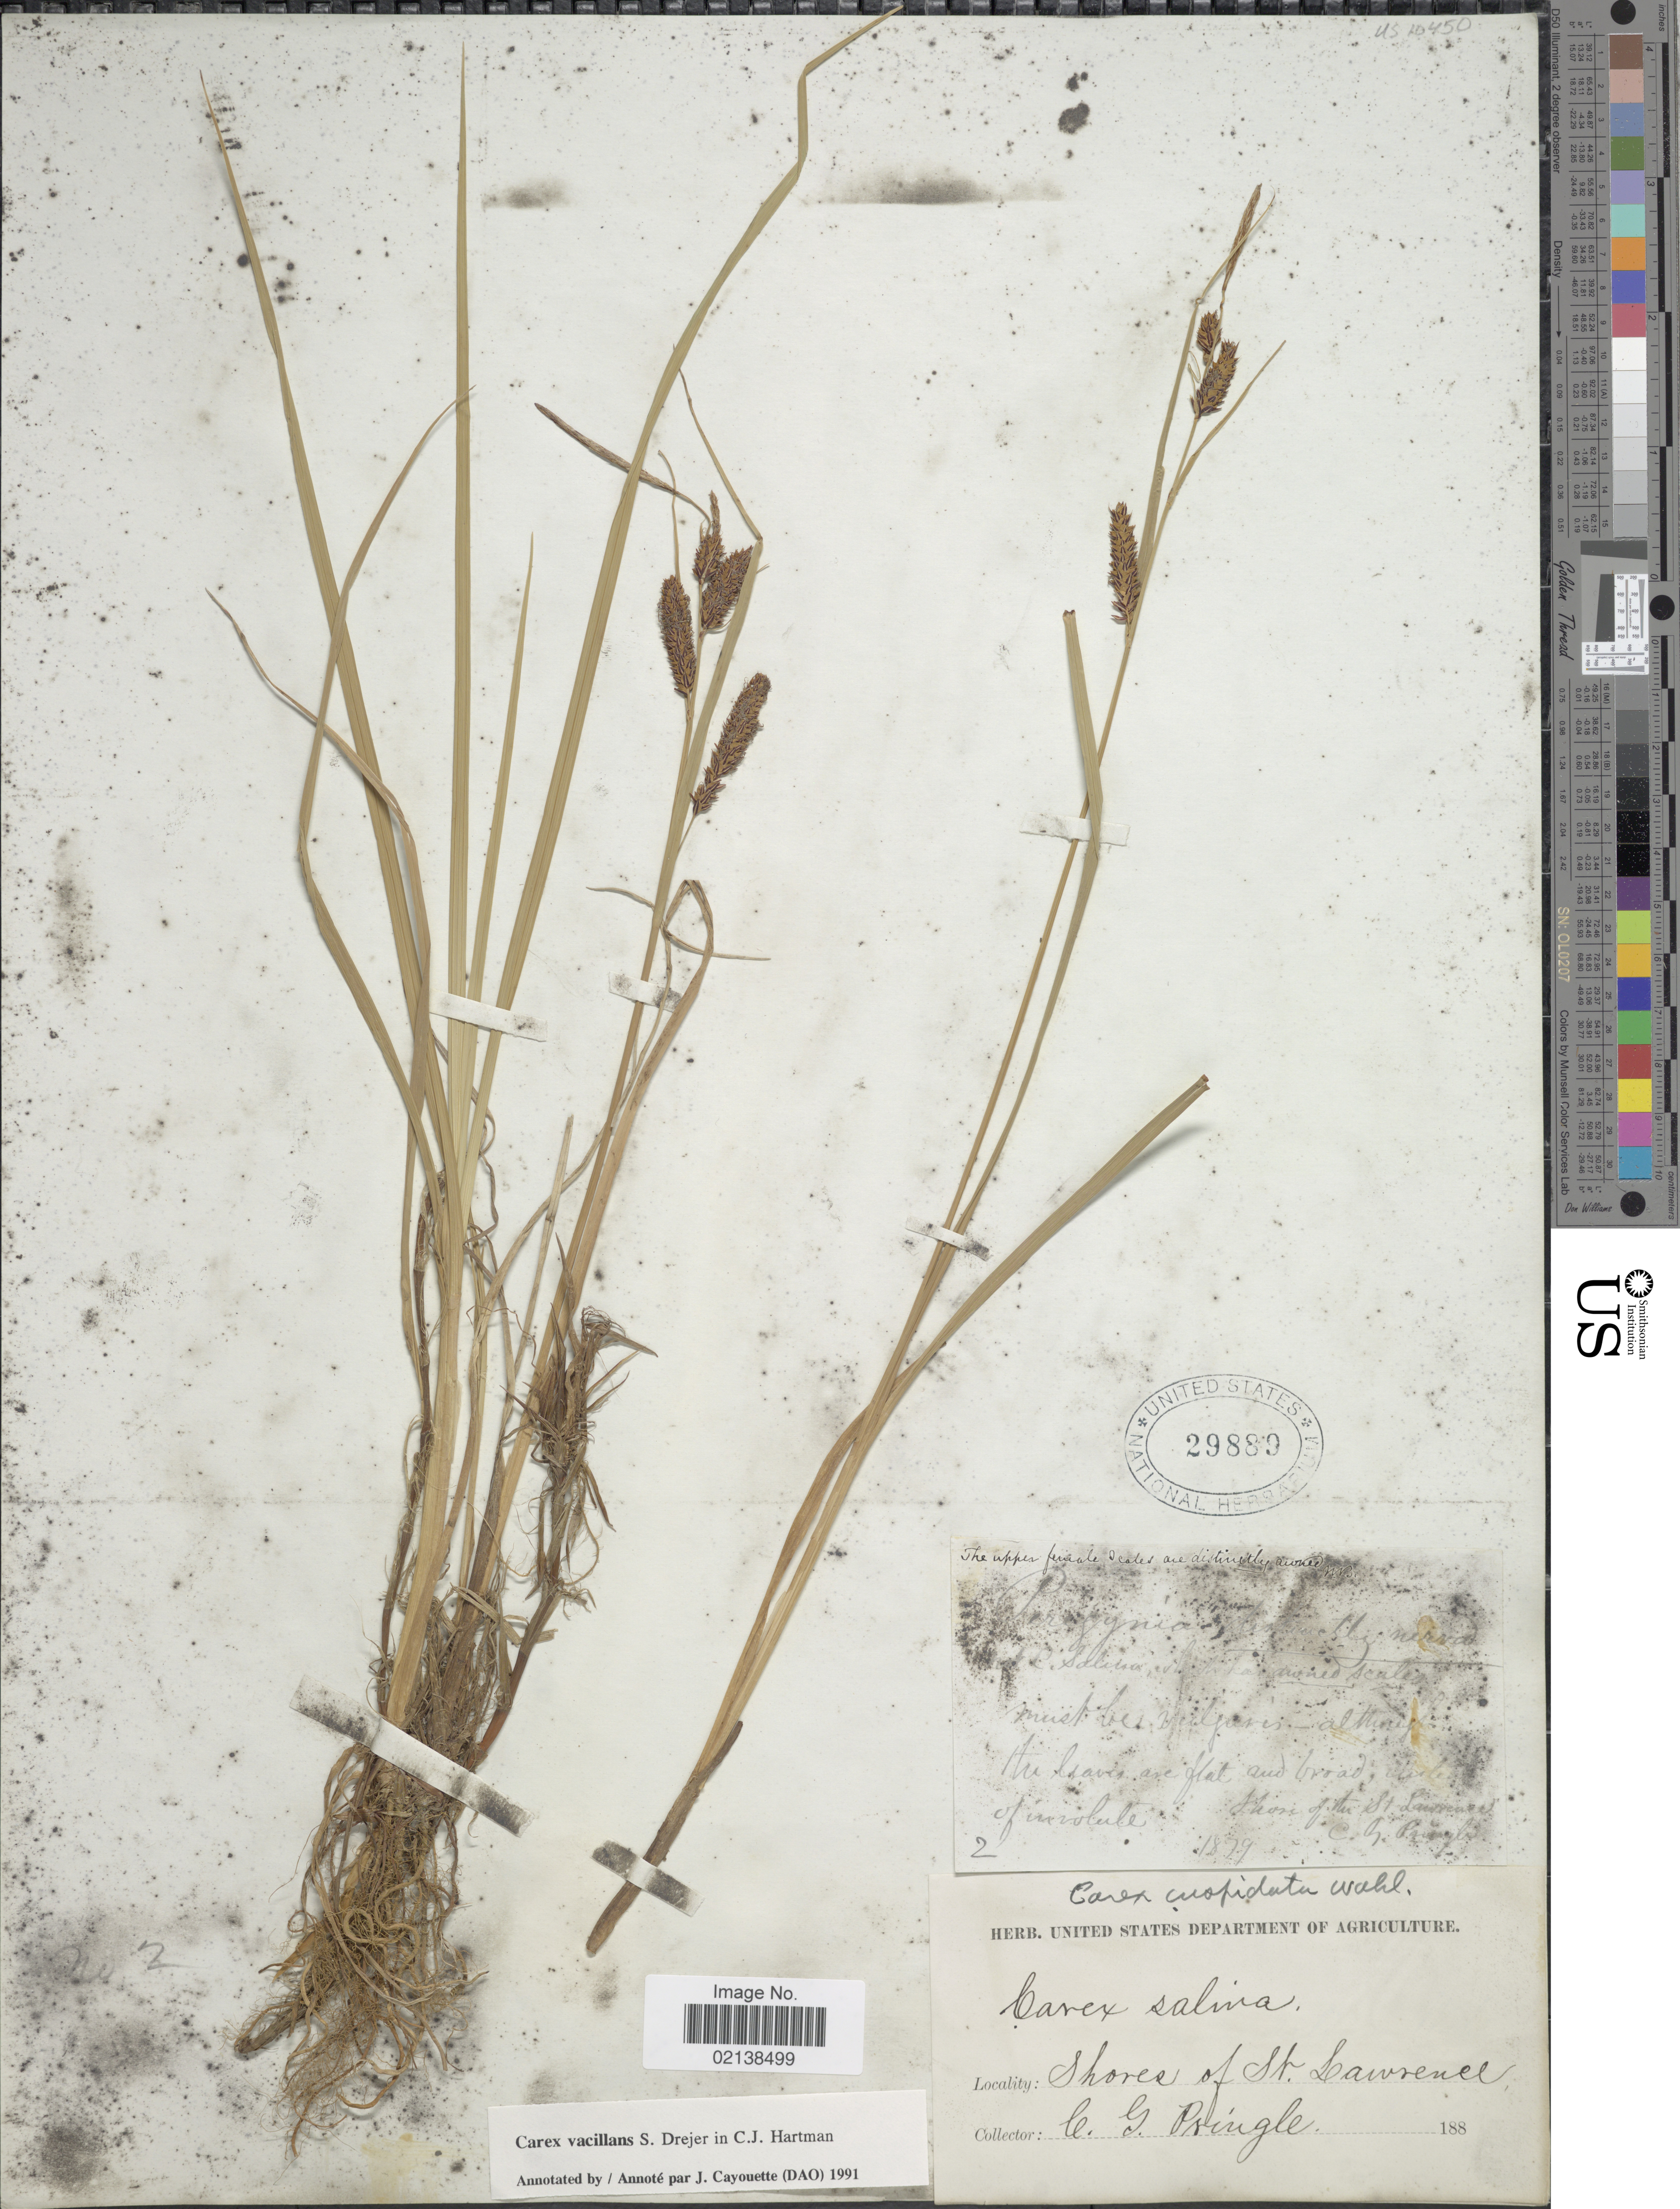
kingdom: Plantae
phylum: Tracheophyta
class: Liliopsida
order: Poales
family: Cyperaceae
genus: Carex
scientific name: Carex vacillans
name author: Drejer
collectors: C. G. Pringle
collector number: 2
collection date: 1879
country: Canada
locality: Shores of St. Lawrence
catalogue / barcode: US 29889